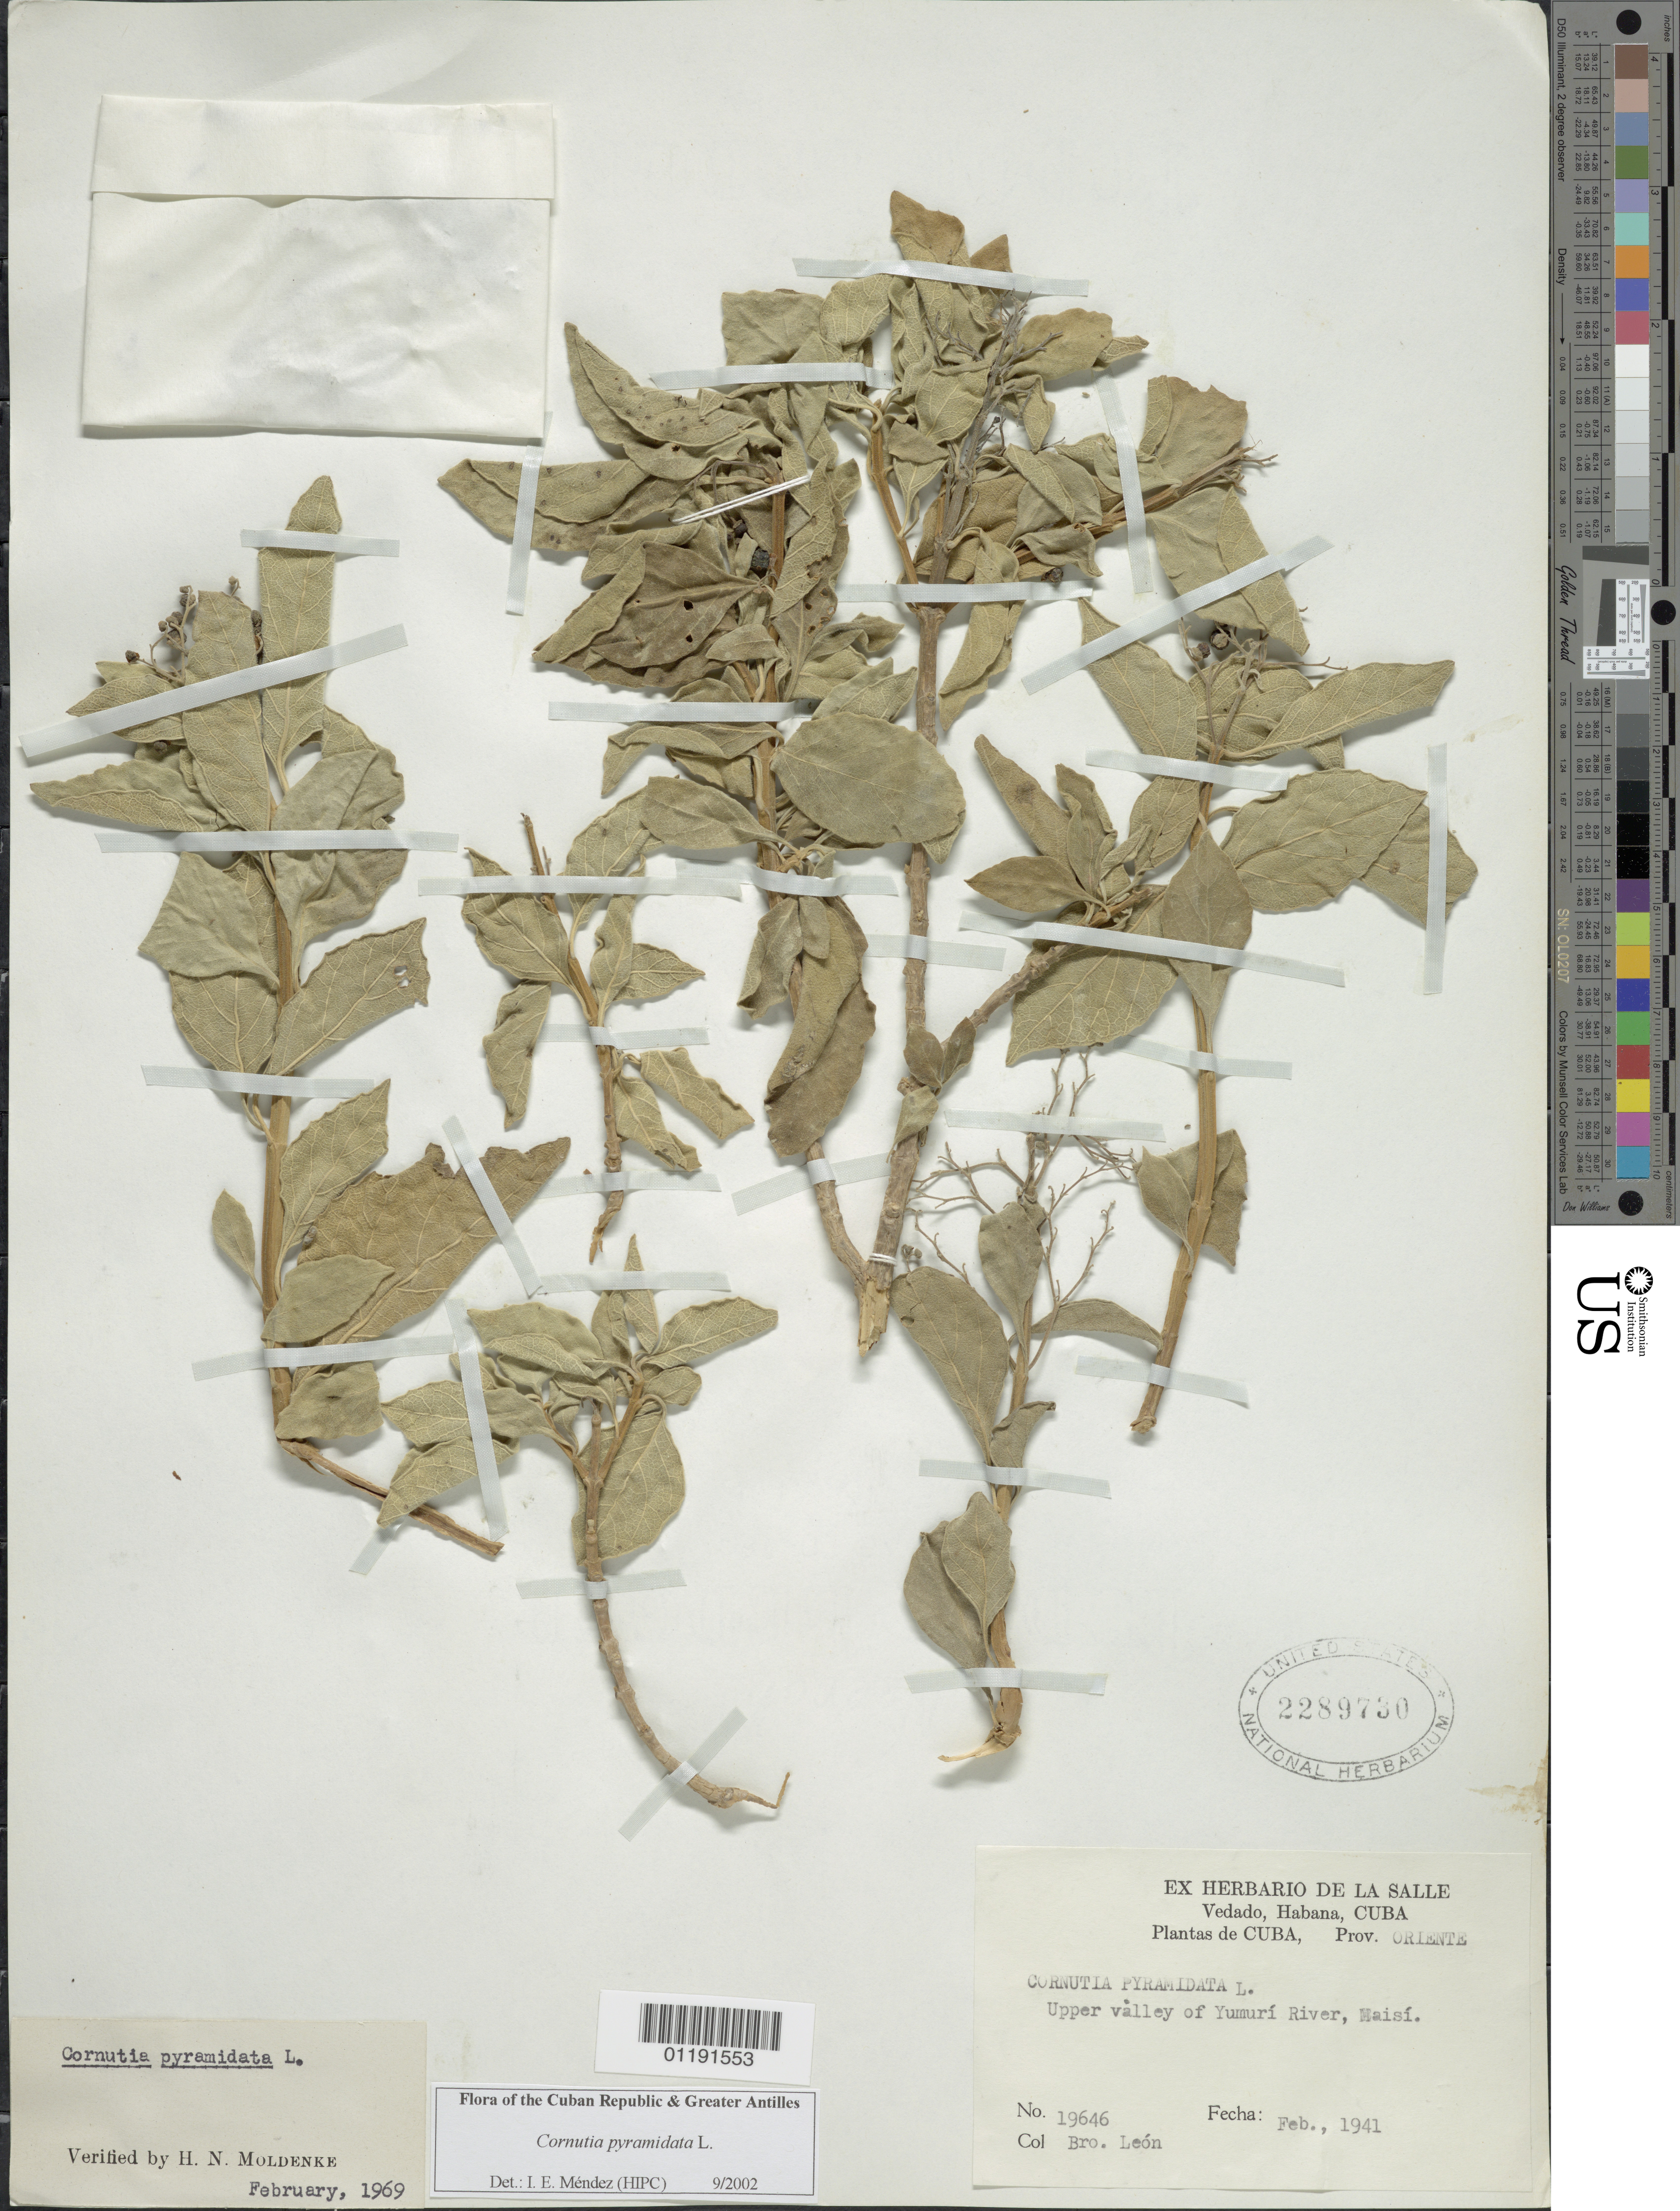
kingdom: Plantae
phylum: Tracheophyta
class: Magnoliopsida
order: Lamiales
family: Lamiaceae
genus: Cornutia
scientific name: Cornutia pyramidata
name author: L.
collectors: -. León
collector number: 19646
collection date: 1941-02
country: Cuba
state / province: Oriente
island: Cuba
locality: Maisi, upper valley of Yumuri River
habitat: River valley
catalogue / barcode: US 2289730